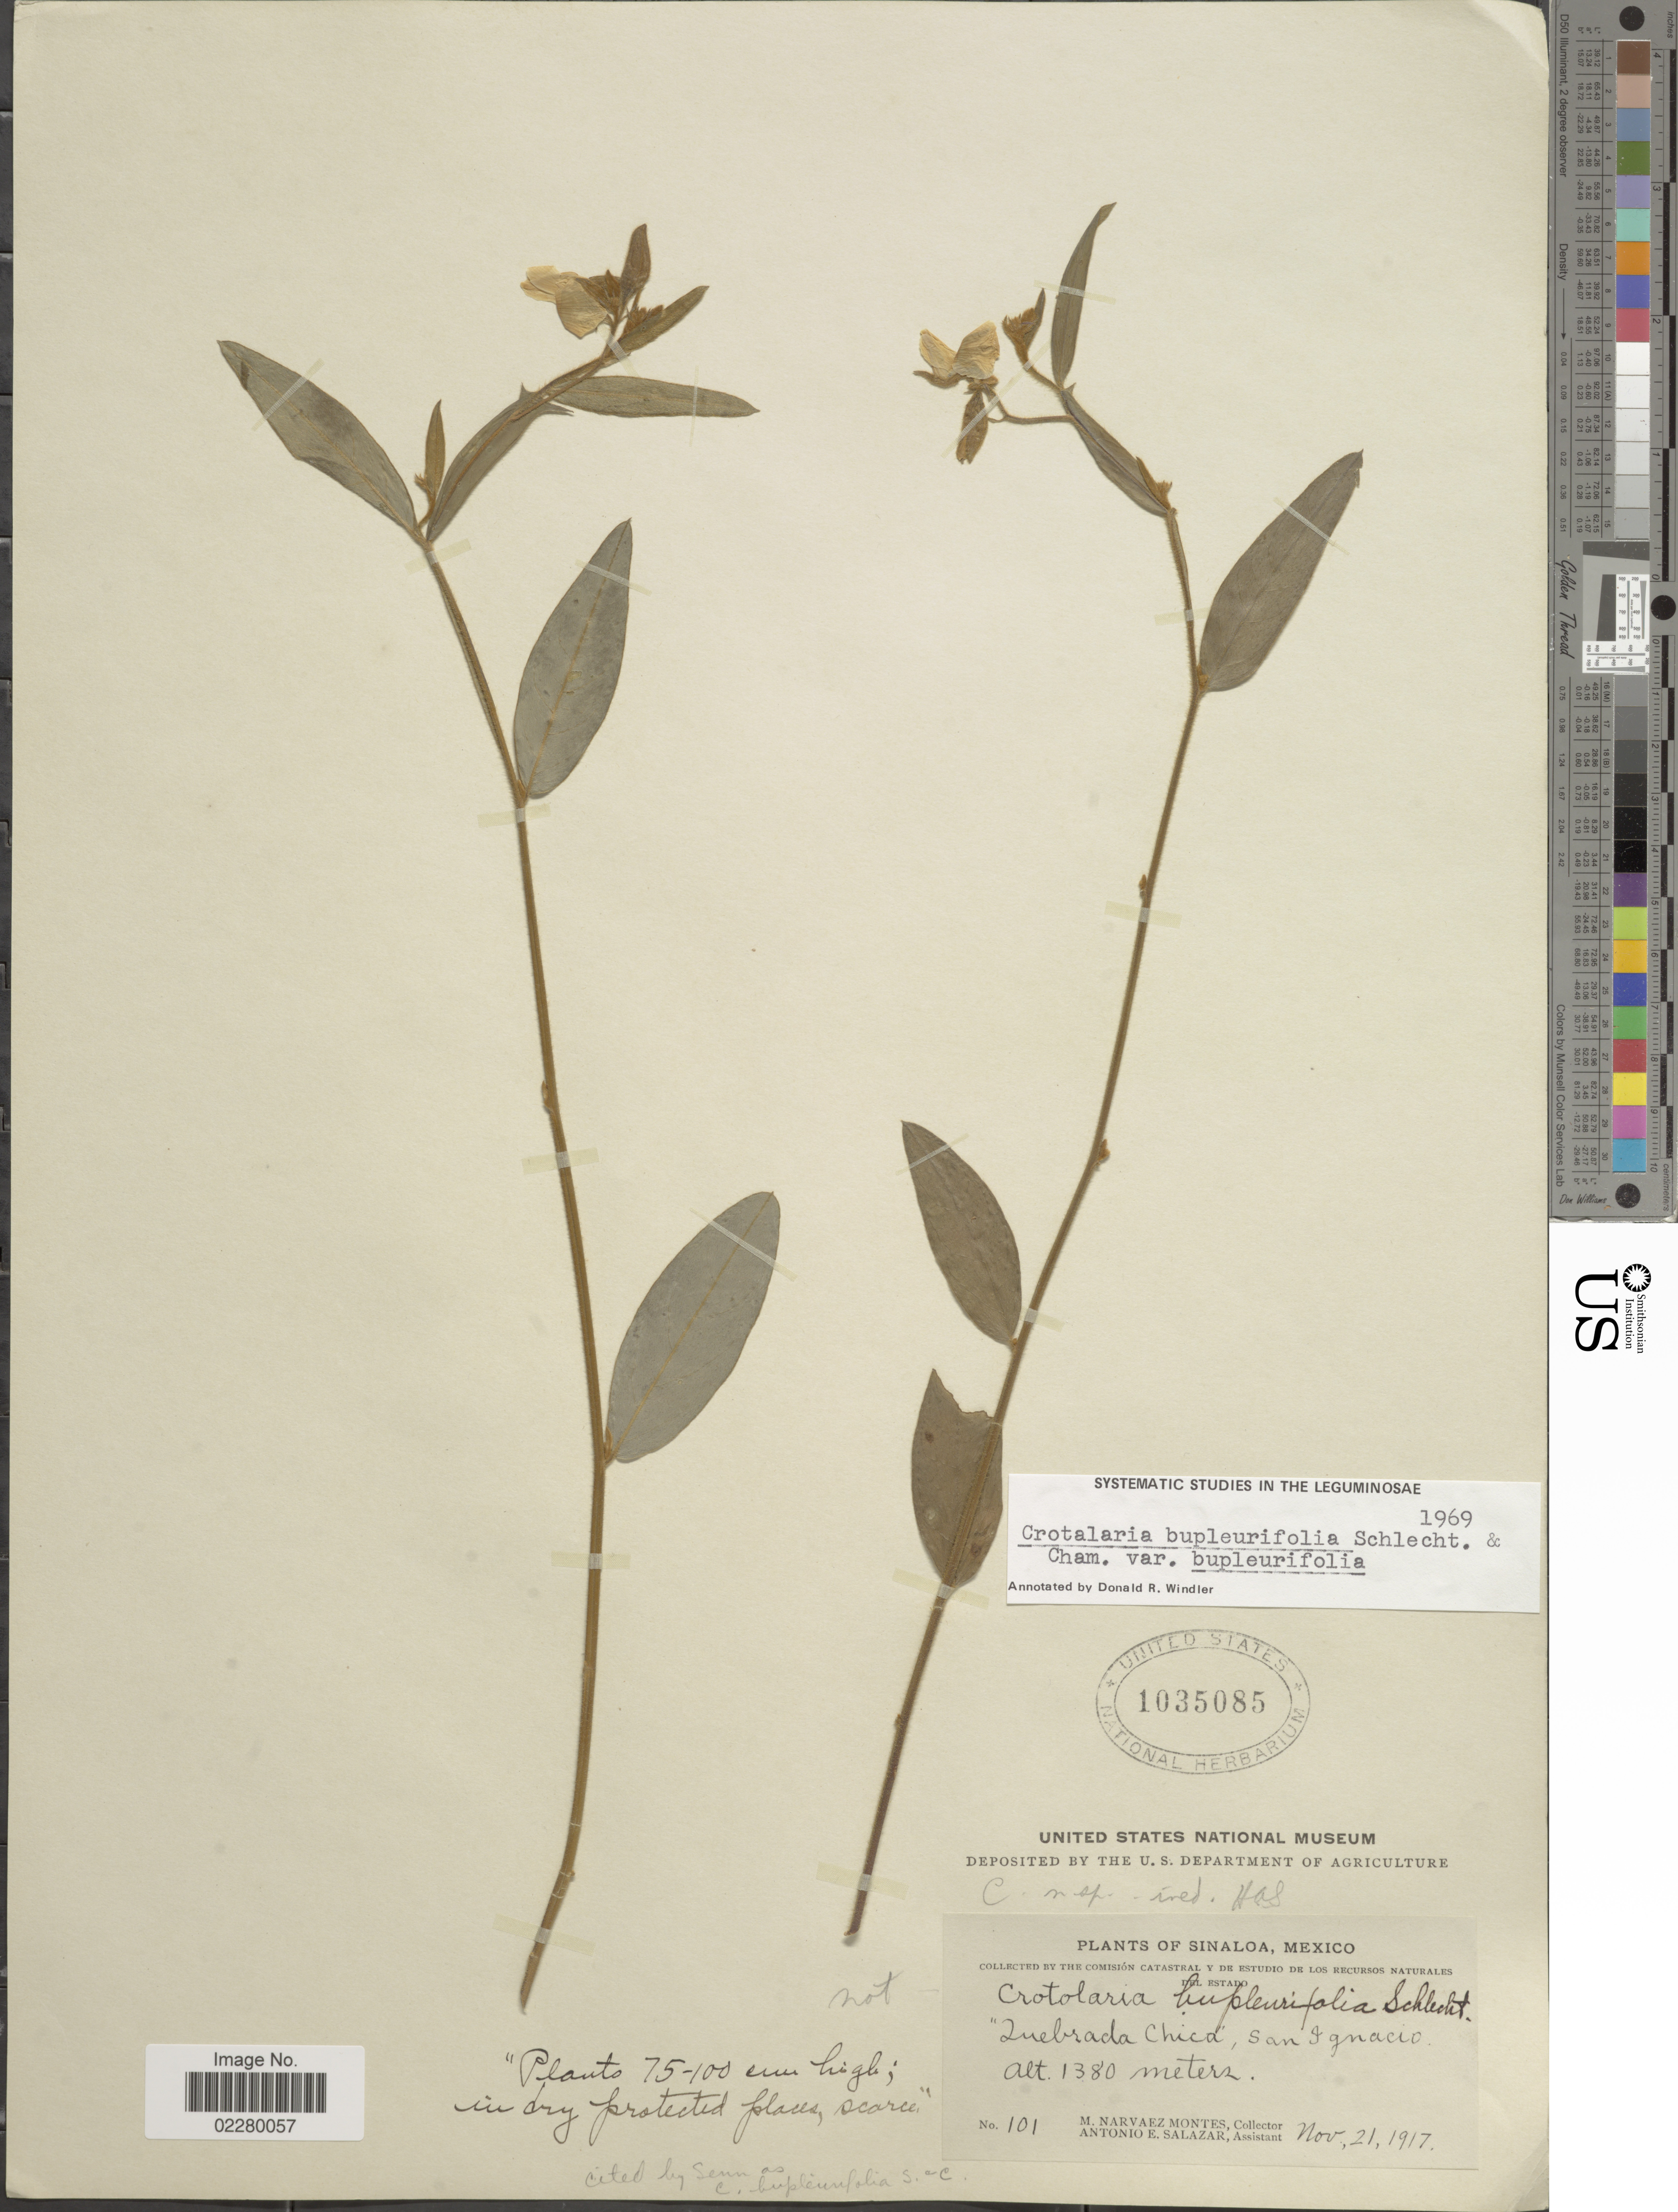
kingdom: Plantae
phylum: Tracheophyta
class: Magnoliopsida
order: Fabales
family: Fabaceae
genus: Crotalaria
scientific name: Crotalaria bupleurifolia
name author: Schltdl. & Cham.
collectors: M. Narvaez-Montes & A. E. Salazar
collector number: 101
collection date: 1917-11-21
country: Mexico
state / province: Sinaloa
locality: Quebrada Chica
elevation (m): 1380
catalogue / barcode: US 1035085